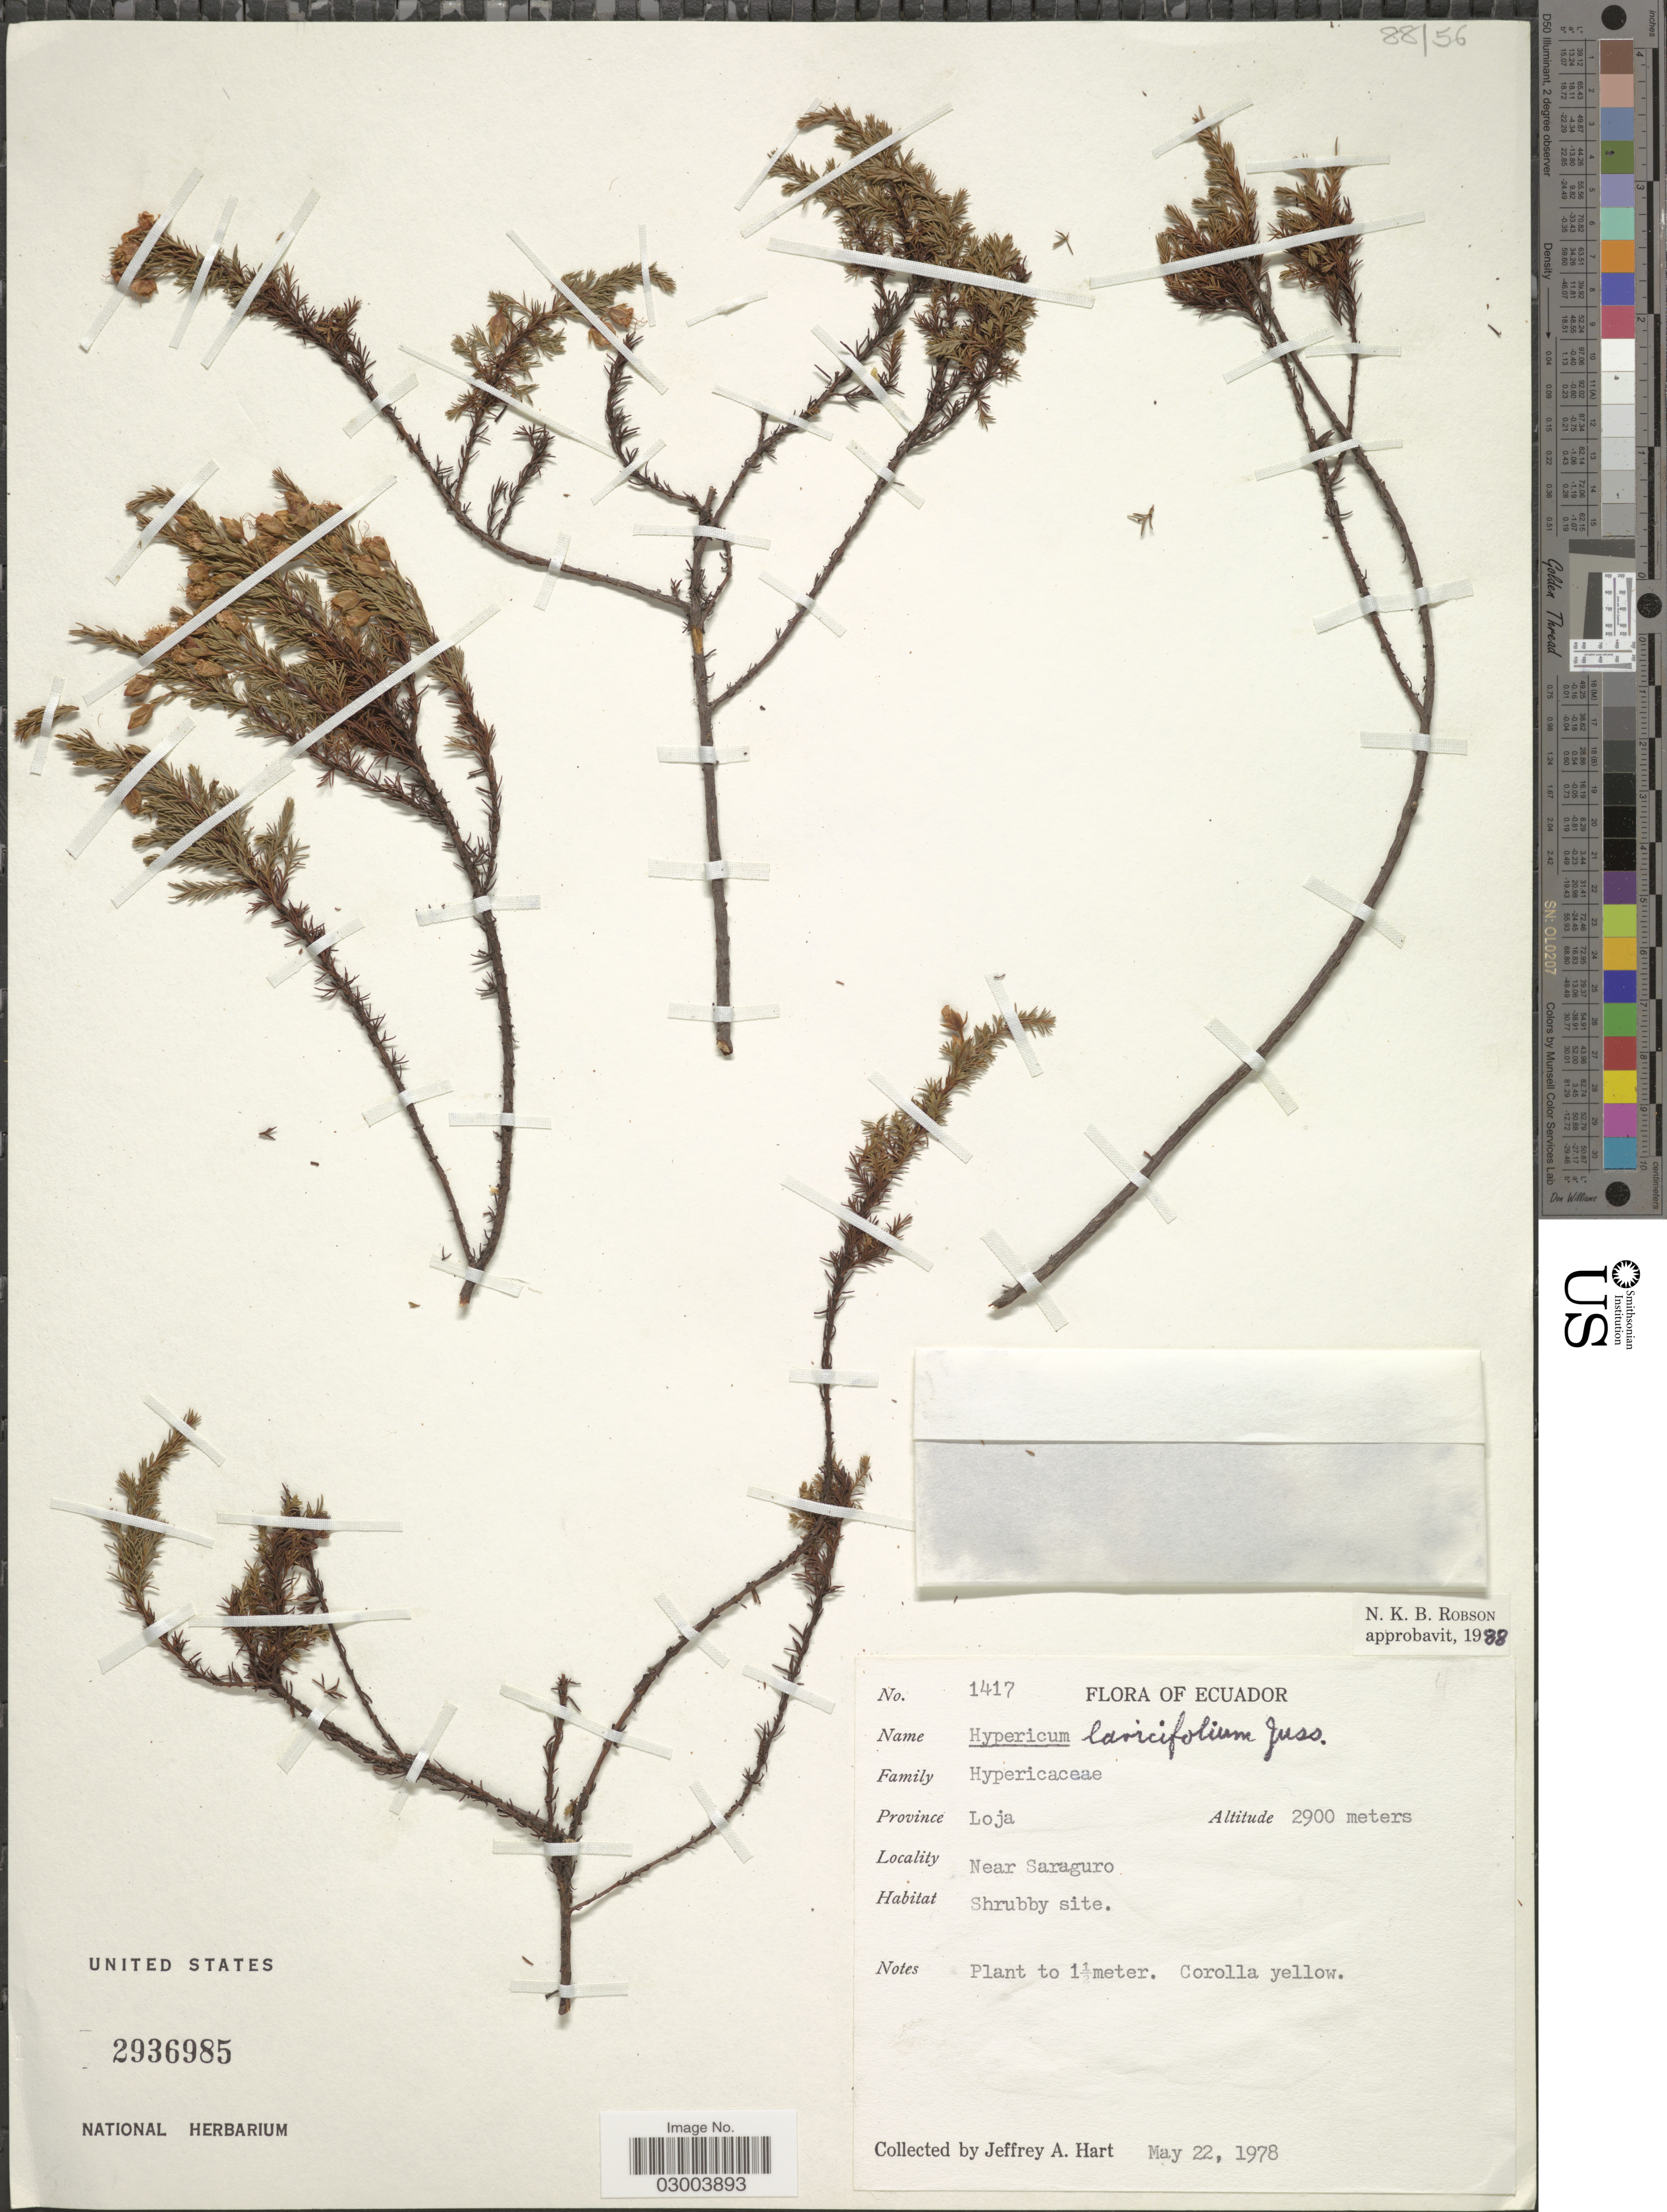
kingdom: Plantae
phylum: Tracheophyta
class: Magnoliopsida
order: Malpighiales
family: Hypericaceae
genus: Hypericum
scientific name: Hypericum laricifolium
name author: Juss.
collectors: J. A. Hart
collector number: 1417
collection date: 1978-05-22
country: Ecuador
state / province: Loja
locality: Near Saraguro.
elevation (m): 2900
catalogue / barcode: US 2936985